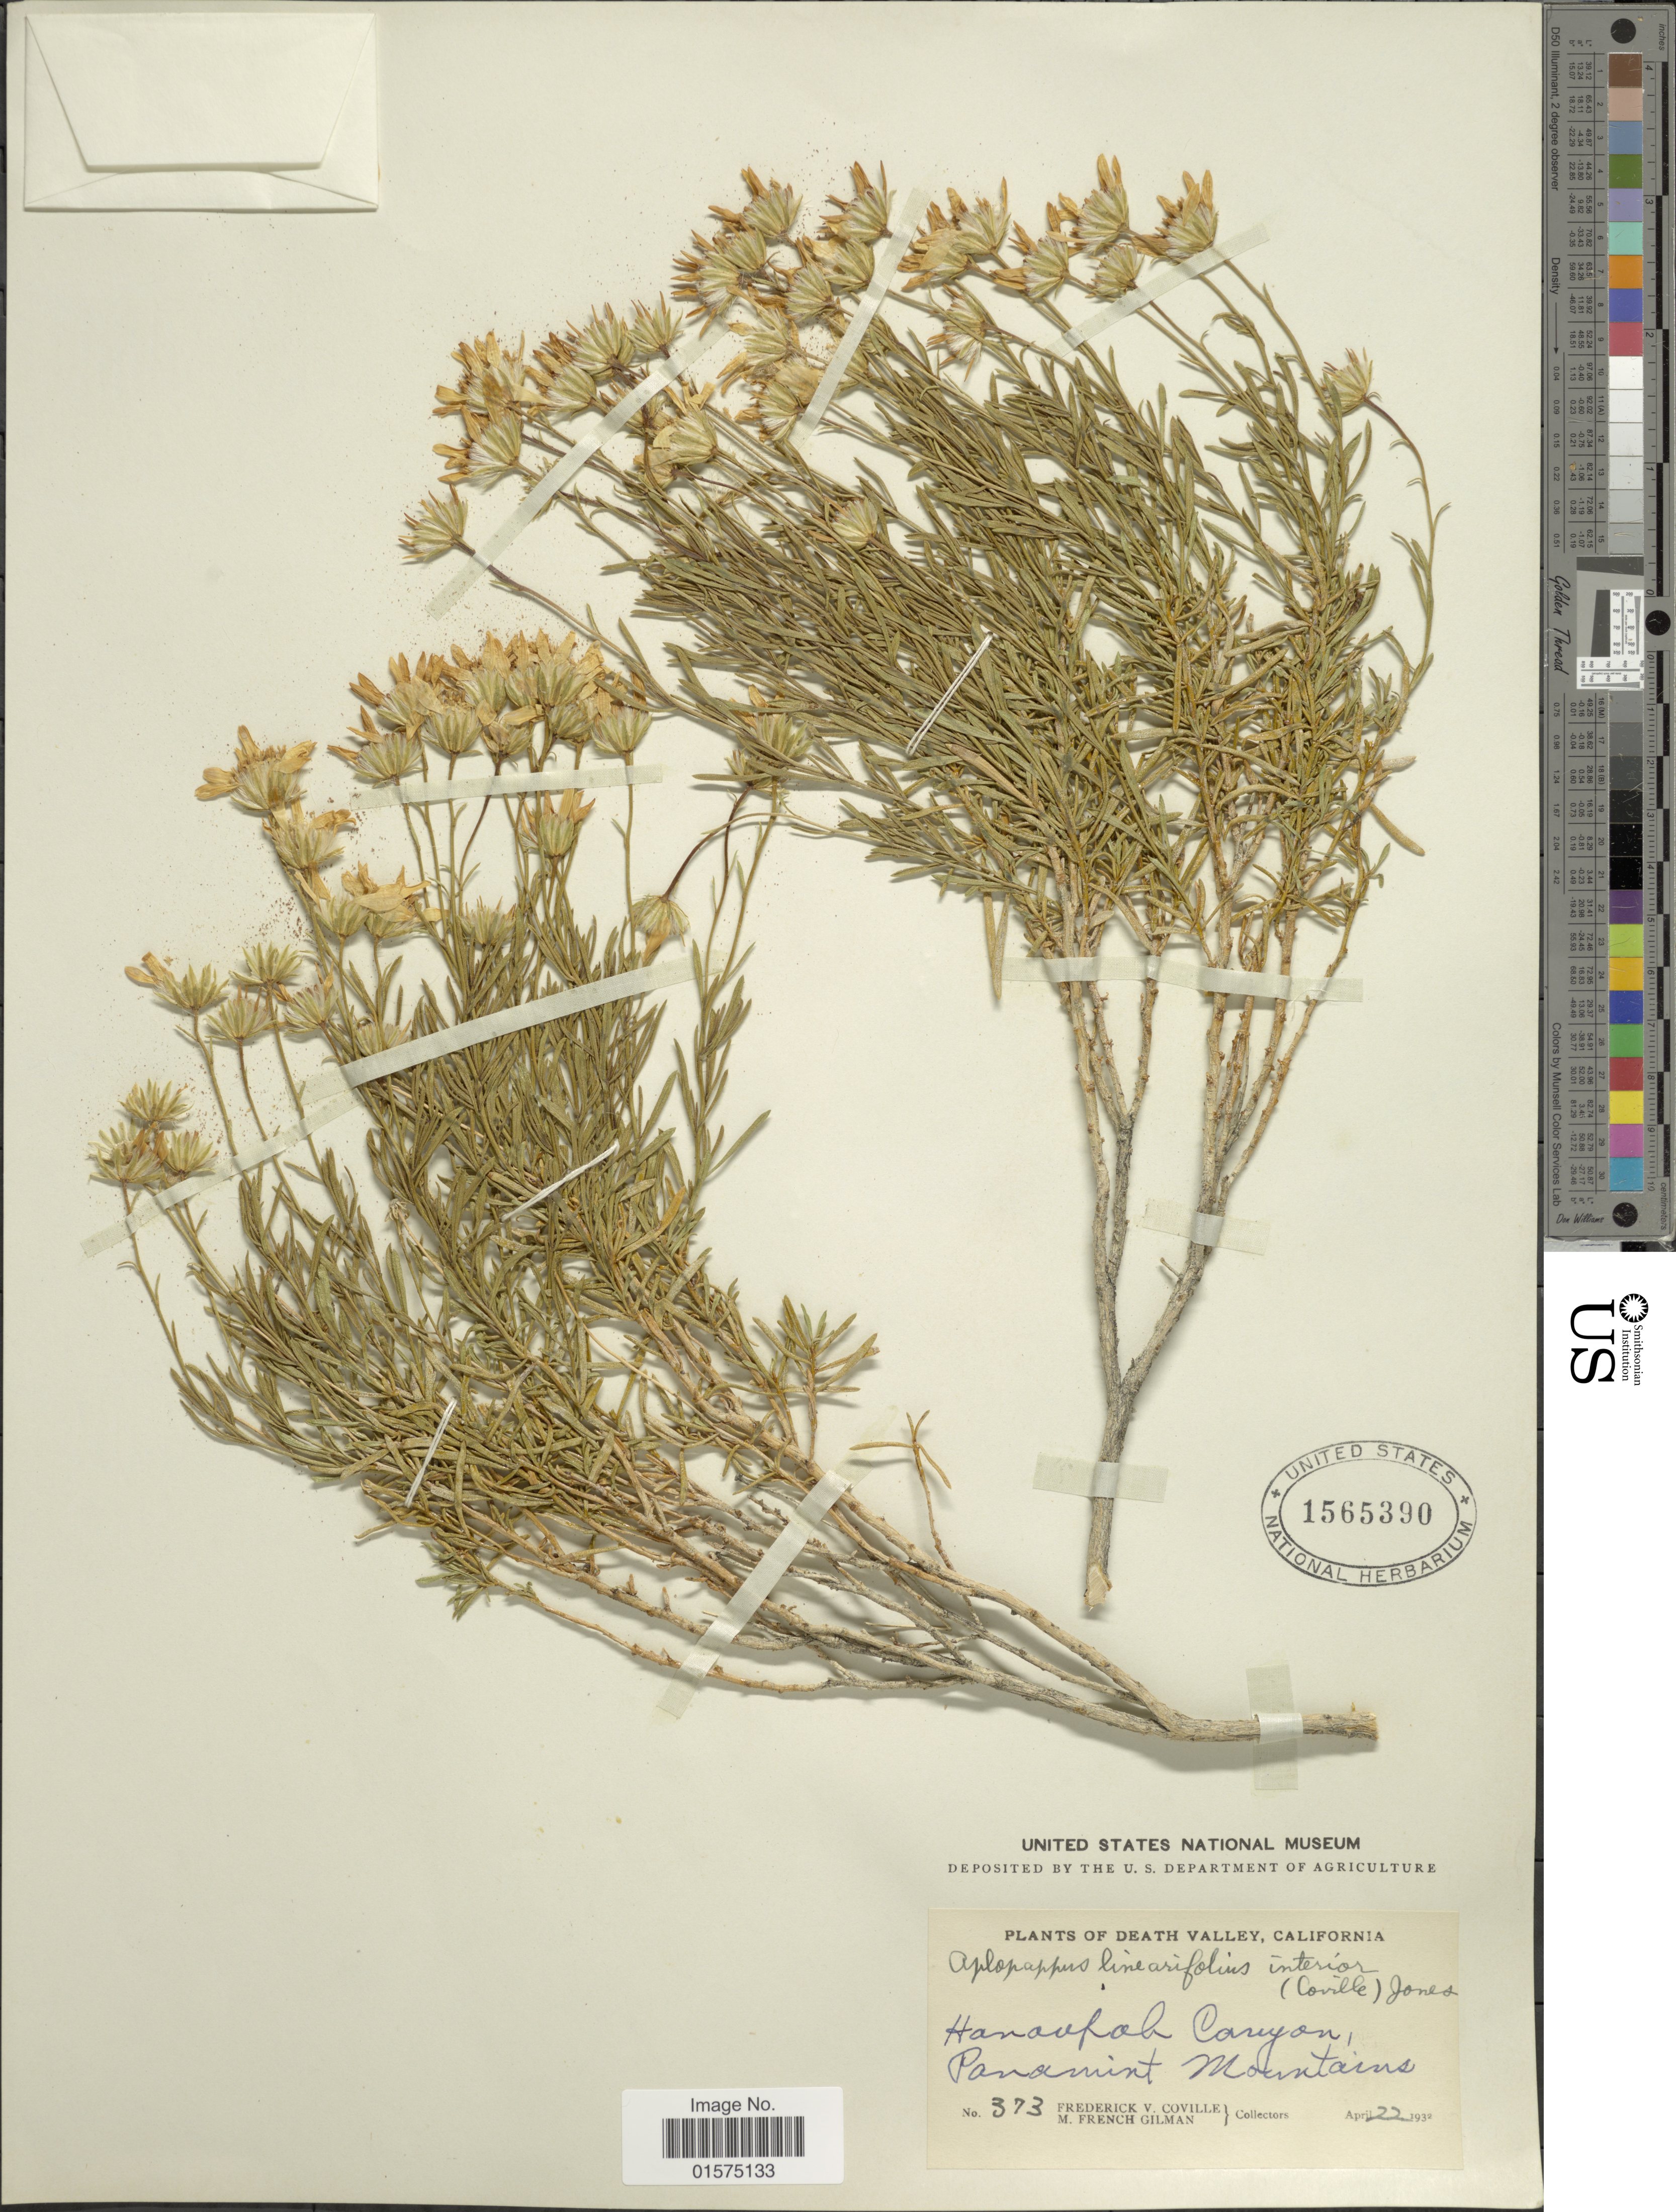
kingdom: Plantae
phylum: Tracheophyta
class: Magnoliopsida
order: Asterales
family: Asteraceae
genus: Ericameria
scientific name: Ericameria linearifolia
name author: (DC.) Urbatsch & Wussow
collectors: F. V. Coville & M. F. Gilman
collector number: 373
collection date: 1932-04-22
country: United States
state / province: California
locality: Death Valley. Hanaupah Canyon, Panmint Mountains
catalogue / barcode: US 1565390